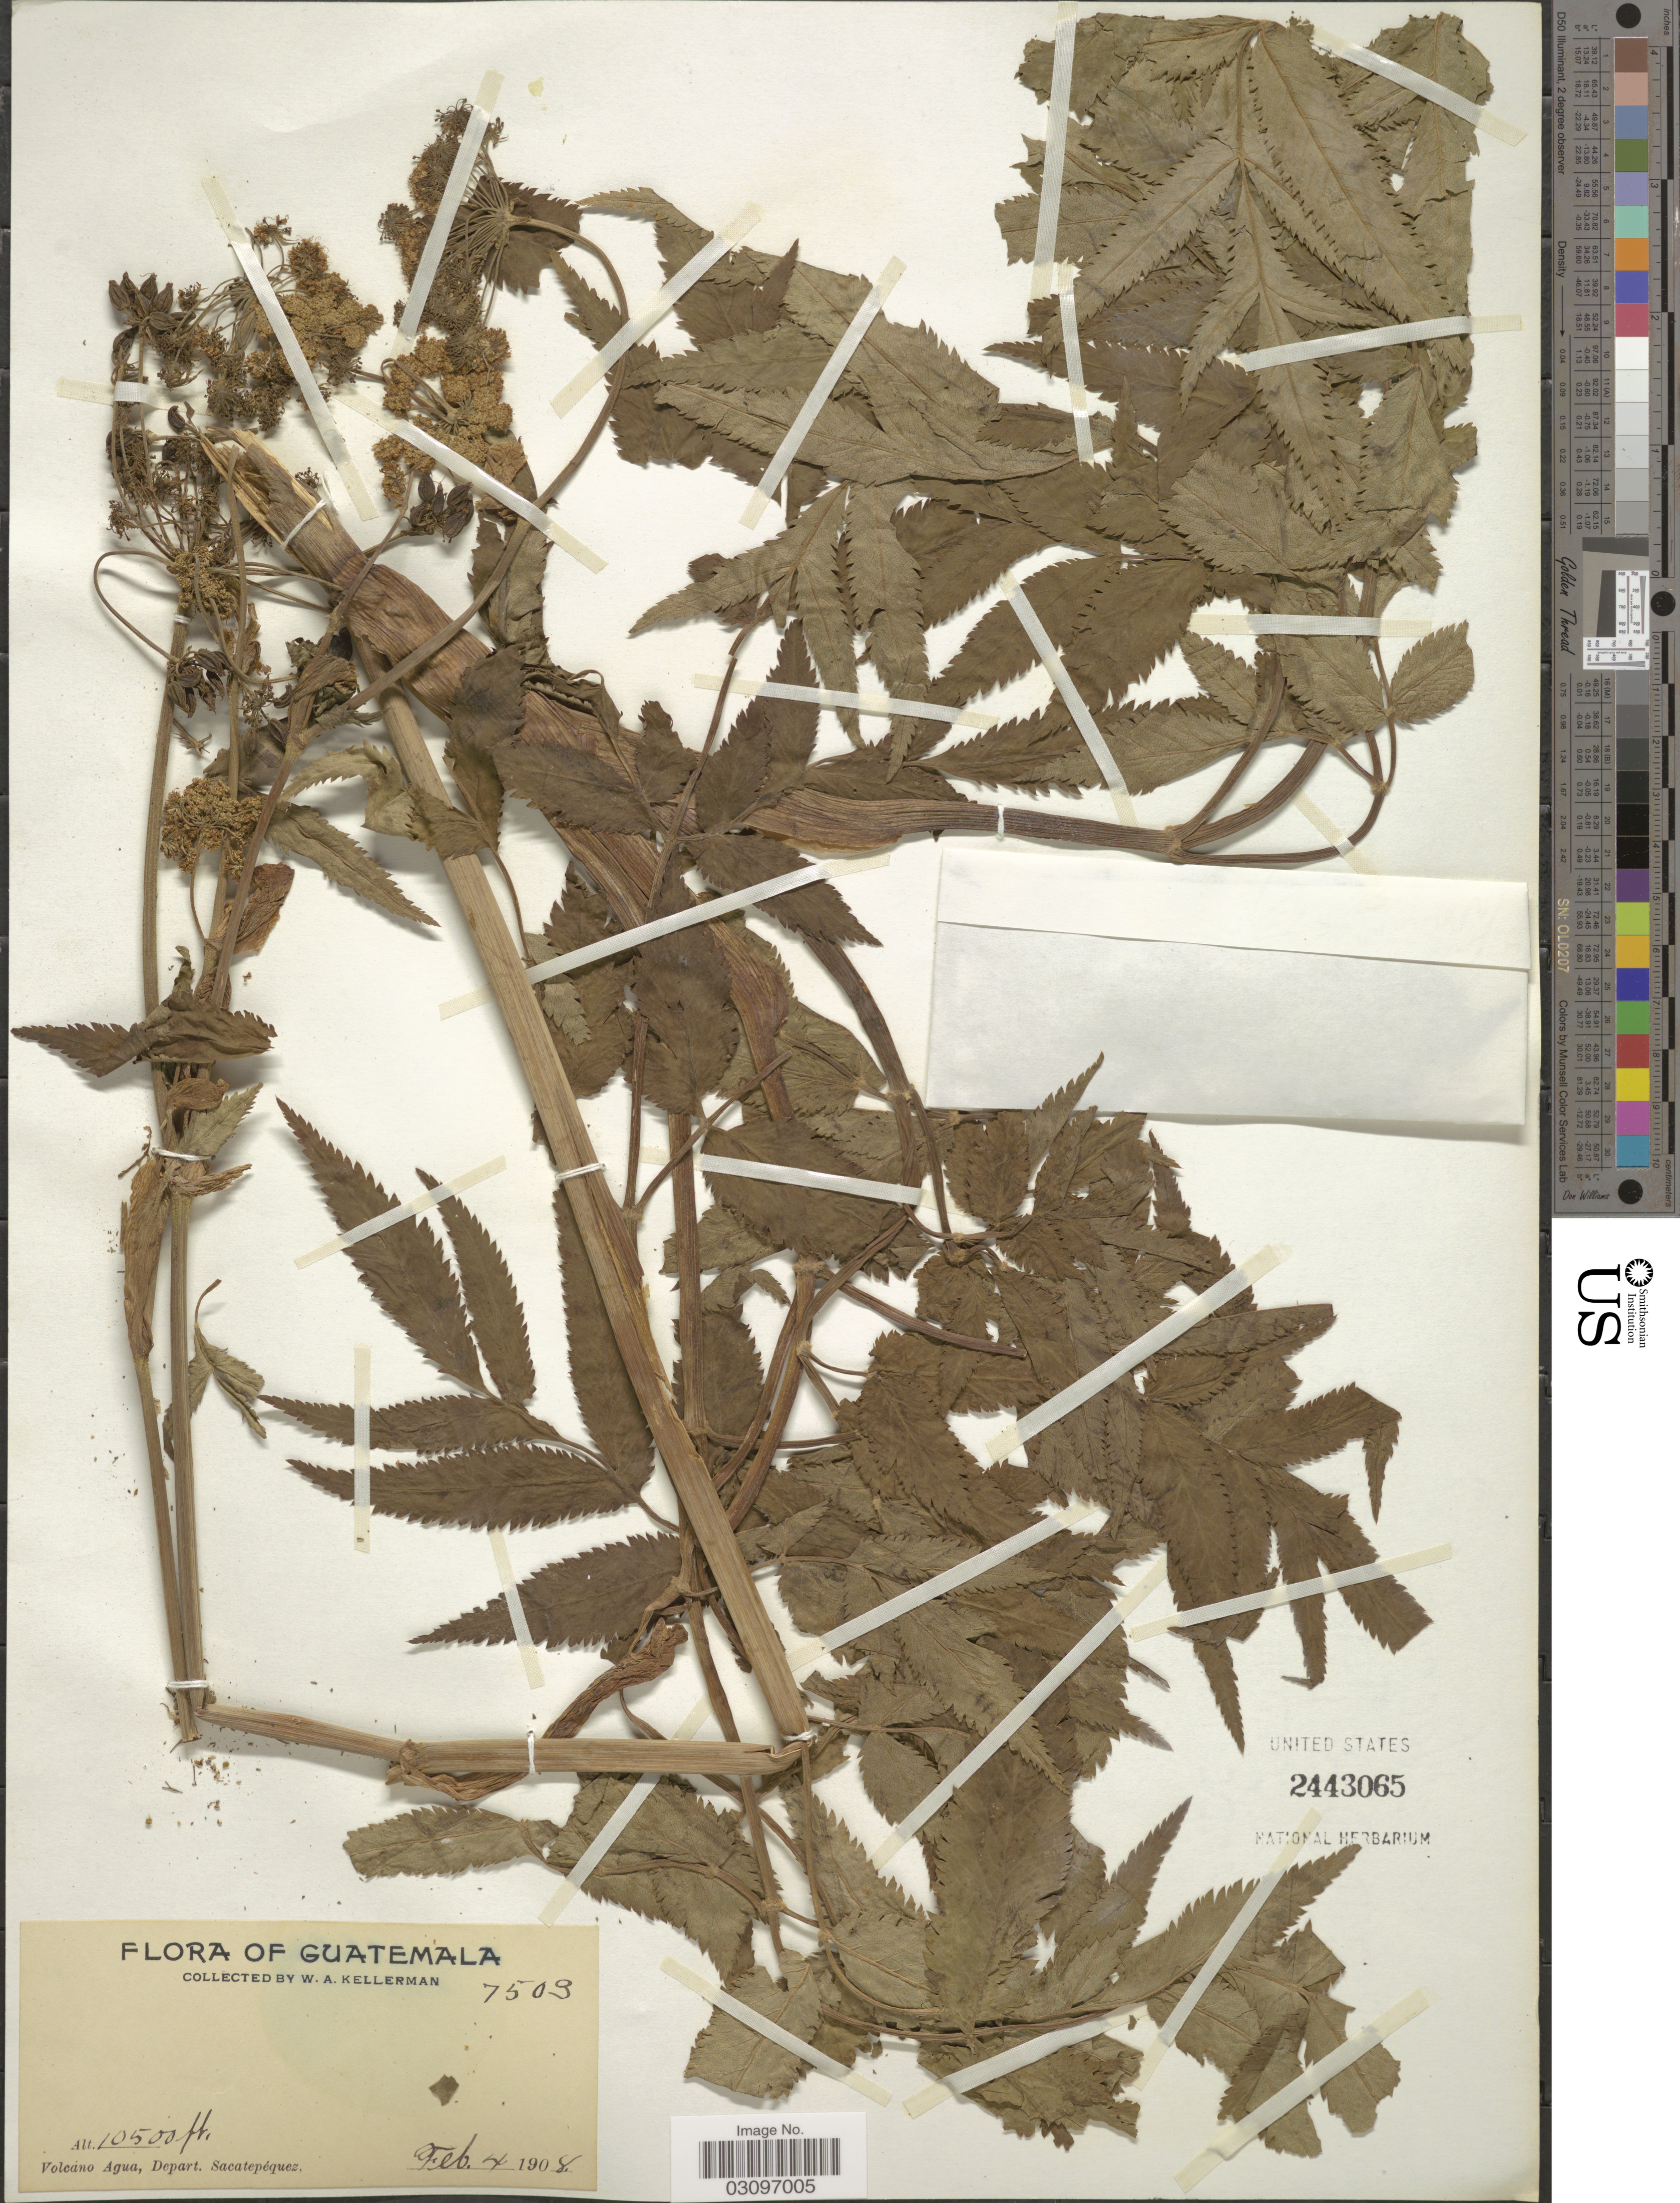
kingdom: Plantae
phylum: Tracheophyta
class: Magnoliopsida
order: Apiales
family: Apiaceae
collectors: W. Kellerman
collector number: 7503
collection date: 1908-02-04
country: Guatemala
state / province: Sacatepéquez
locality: Volcano Agua, Depart. Sacatepéquez.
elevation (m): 3200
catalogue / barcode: US 2443065